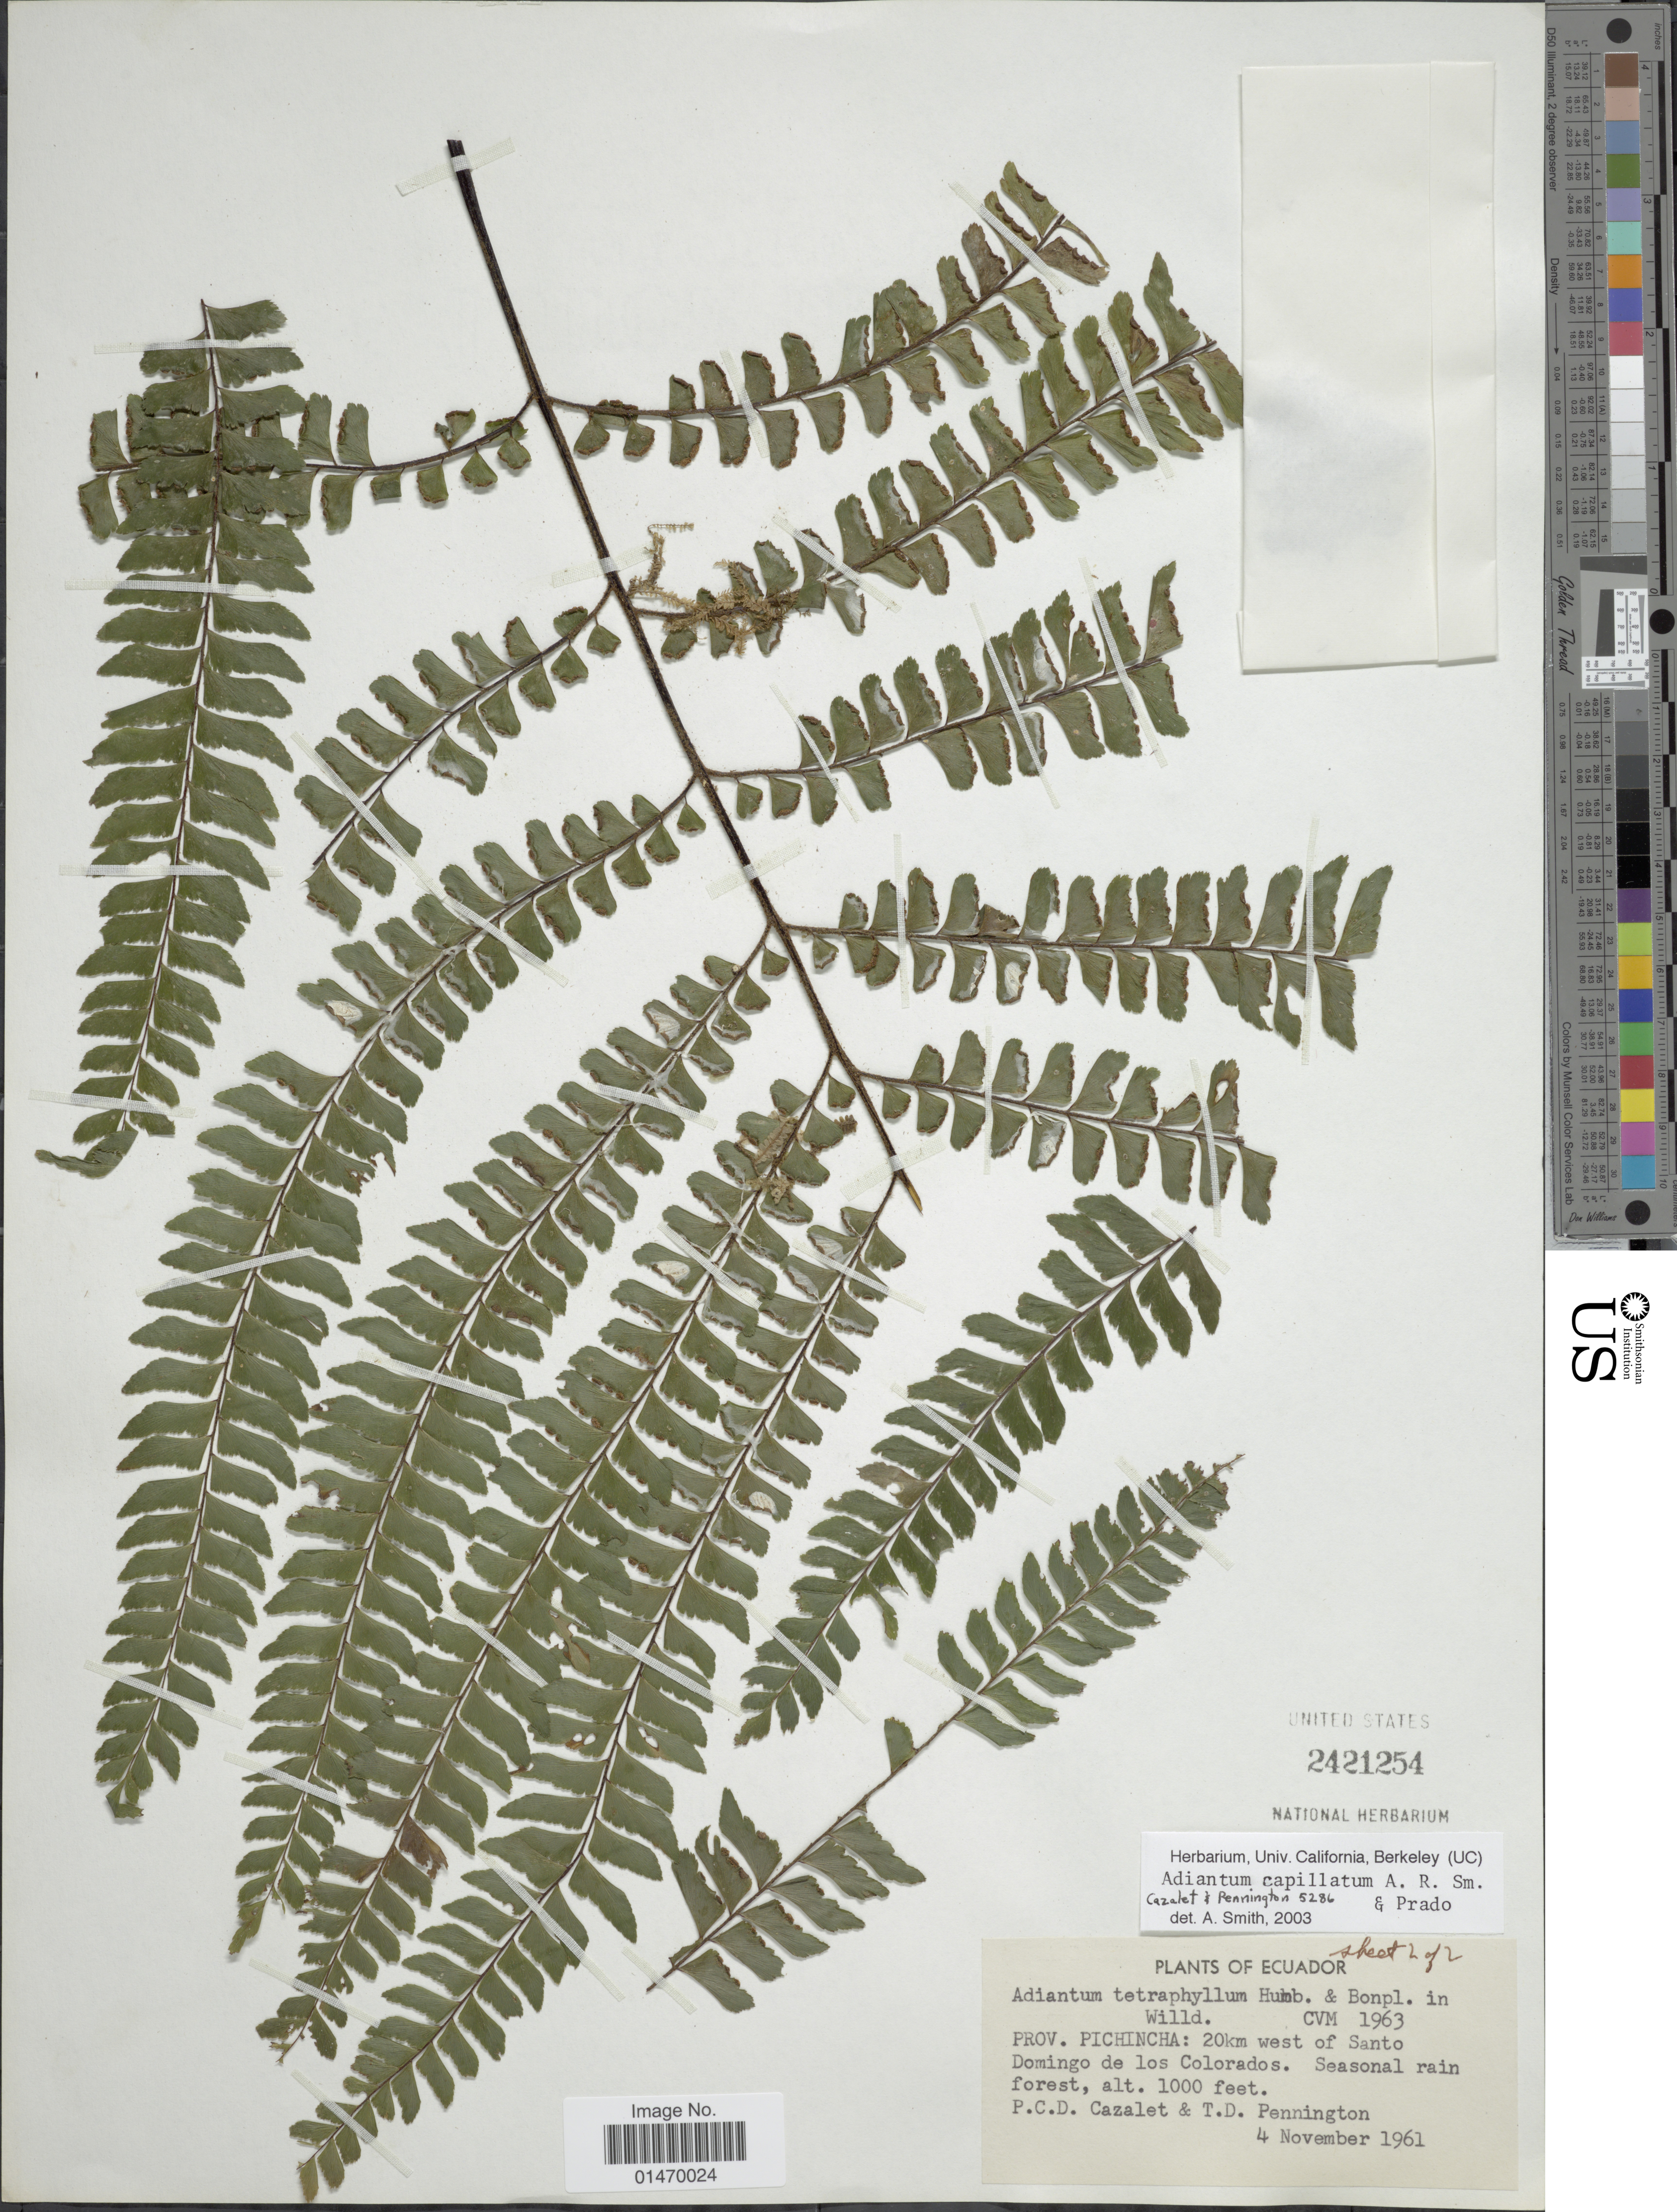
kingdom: Plantae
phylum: Tracheophyta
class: Polypodiopsida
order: Polypodiales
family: Pteridaceae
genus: Adiantum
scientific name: Adiantum capillatum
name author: A.R. Sm. & J. Prado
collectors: P. C. D. Cazalet & T. D. Pennington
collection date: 1961-11-04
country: Ecuador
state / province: Pichincha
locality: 20km west of Santo Domingo de los Colorados.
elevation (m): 305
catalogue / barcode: US 2421254